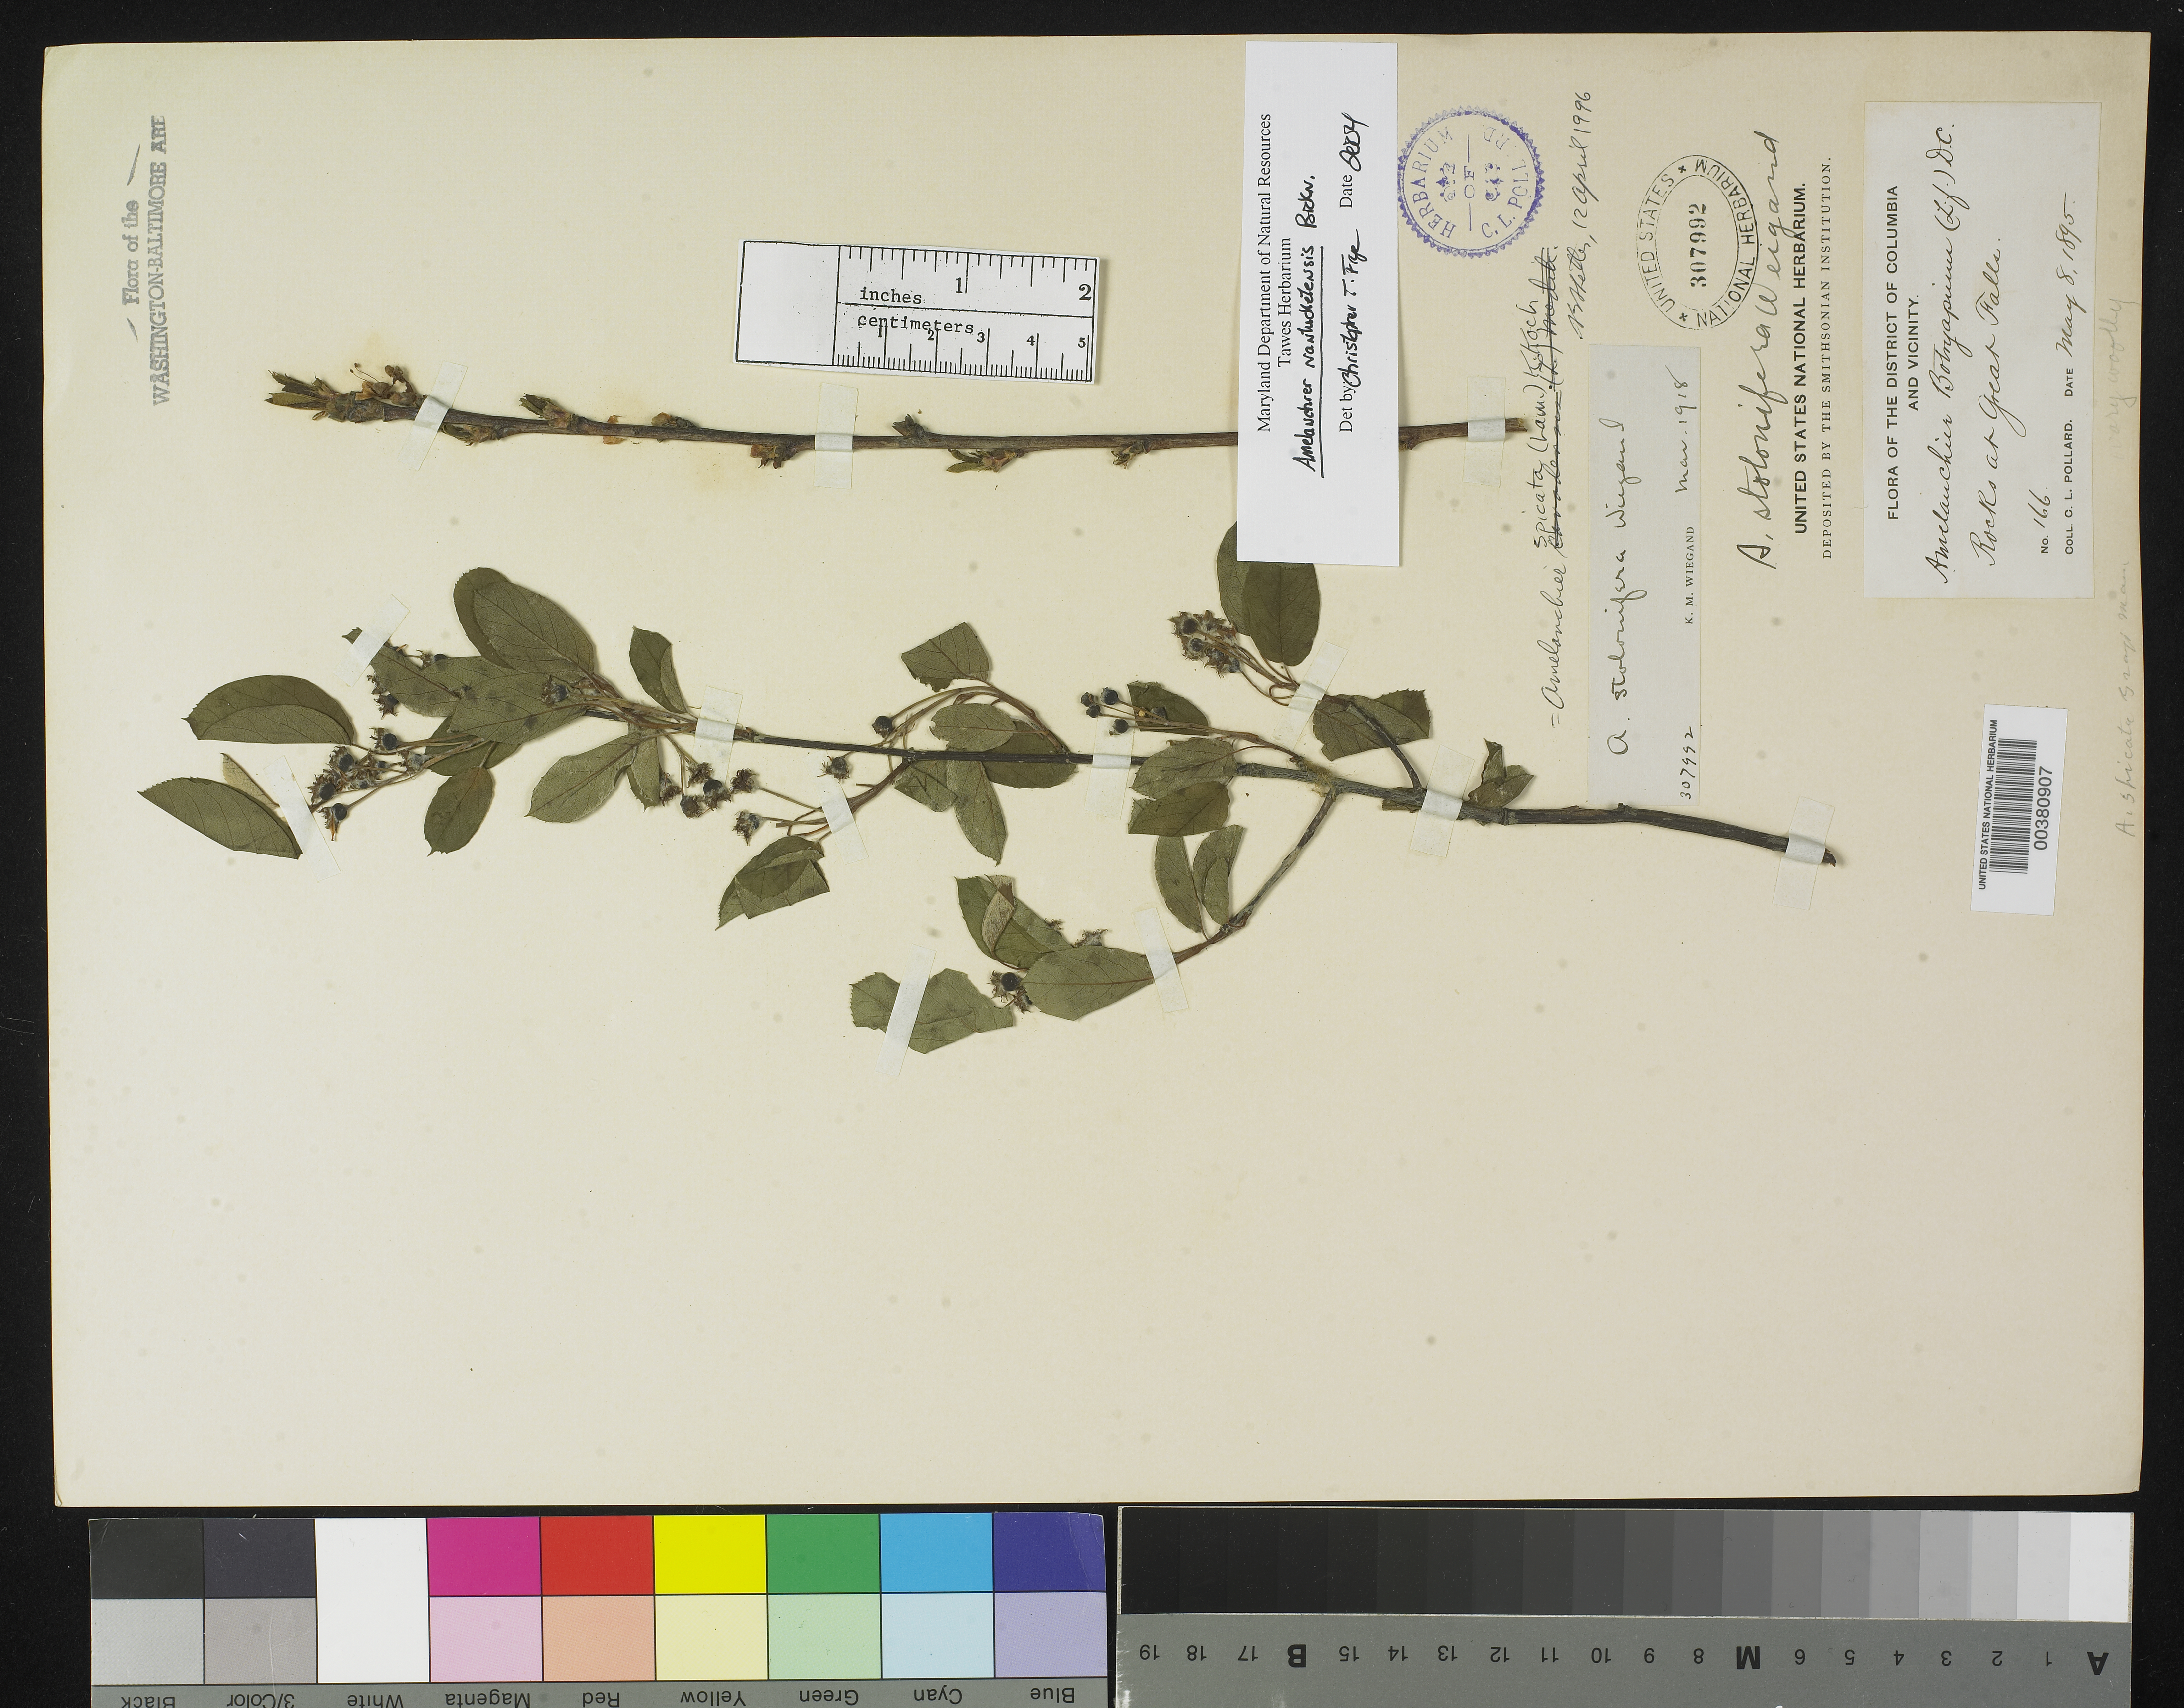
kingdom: Plantae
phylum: Tracheophyta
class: Magnoliopsida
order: Rosales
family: Rosaceae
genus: Amelanchier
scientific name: Amelanchier nantucketensis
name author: E.P. Bicknell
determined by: Frye, Christopher T., (VDB), Vanderbilt University Herbarium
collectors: C. L. Pollard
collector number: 166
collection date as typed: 08 May 1895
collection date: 1895-05-08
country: United States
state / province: Maryland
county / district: Montgomery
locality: Great Falls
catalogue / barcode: US 307992